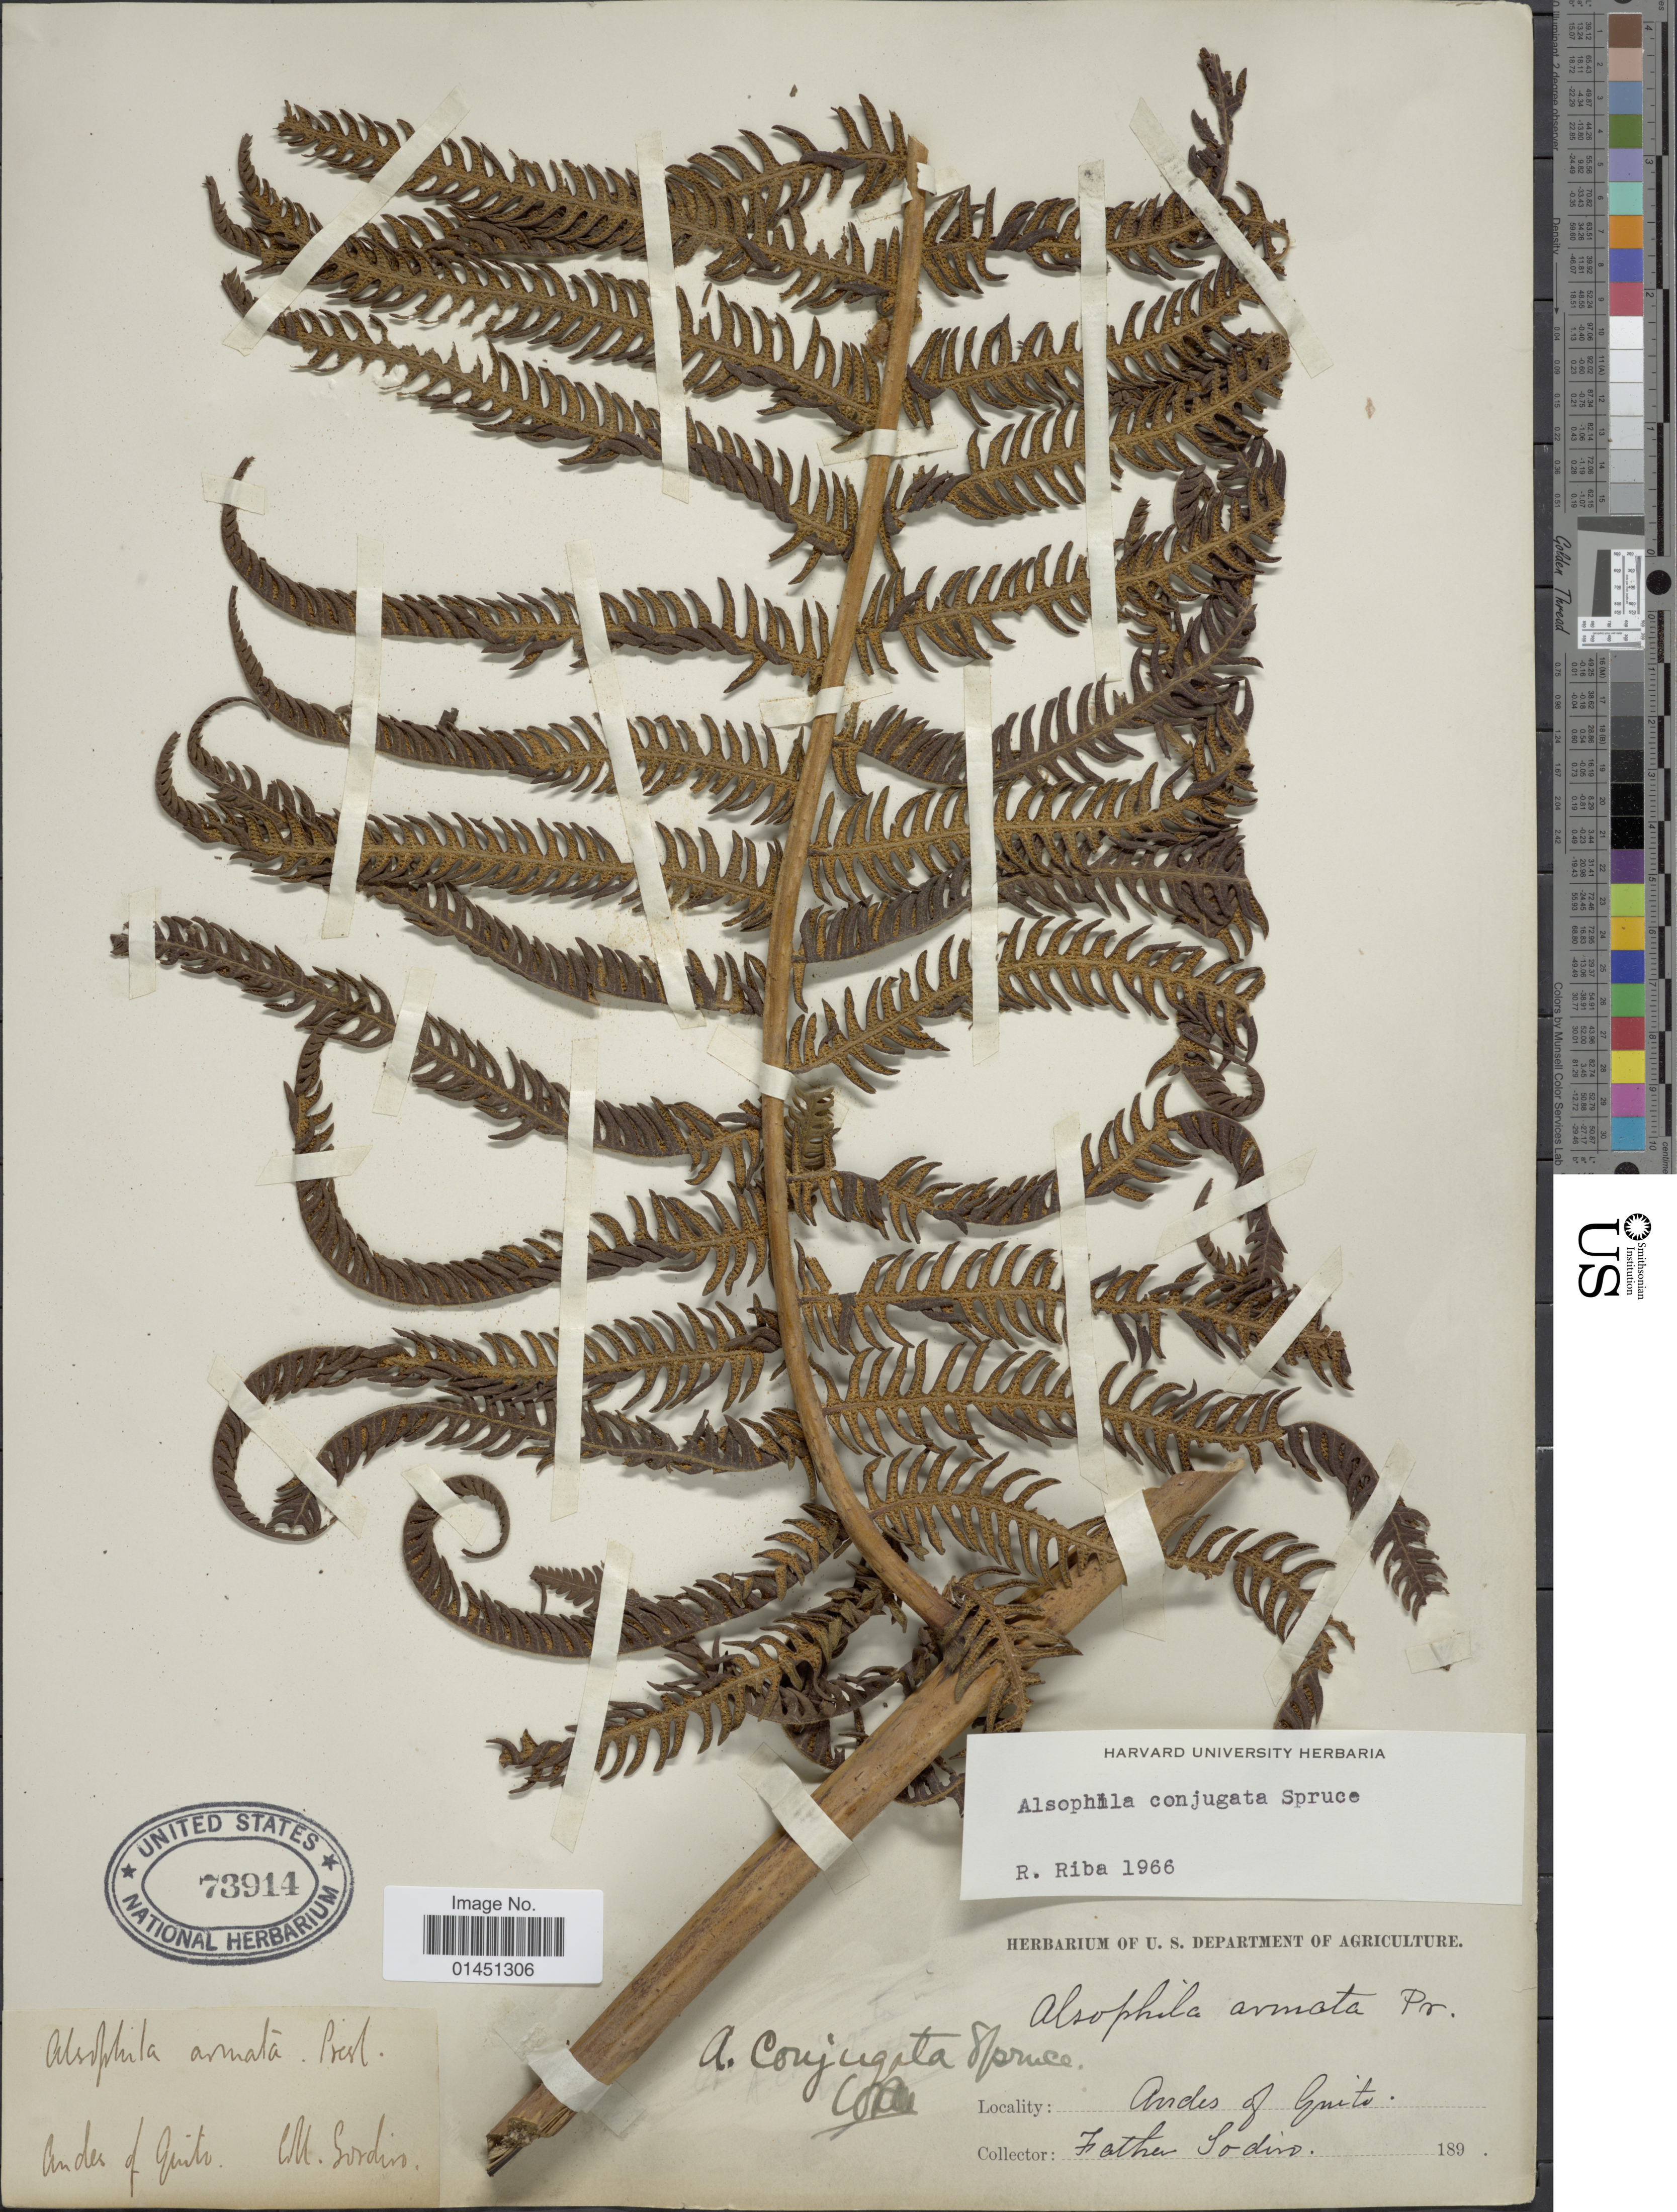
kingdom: Plantae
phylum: Tracheophyta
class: Polypodiopsida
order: Cyatheales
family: Cyatheaceae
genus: Cyathea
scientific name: Cyathea conjugata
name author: (Hook.) Domin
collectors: L. Sodiro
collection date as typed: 189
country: Ecuador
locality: Andes of Quito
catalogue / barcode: US 73914